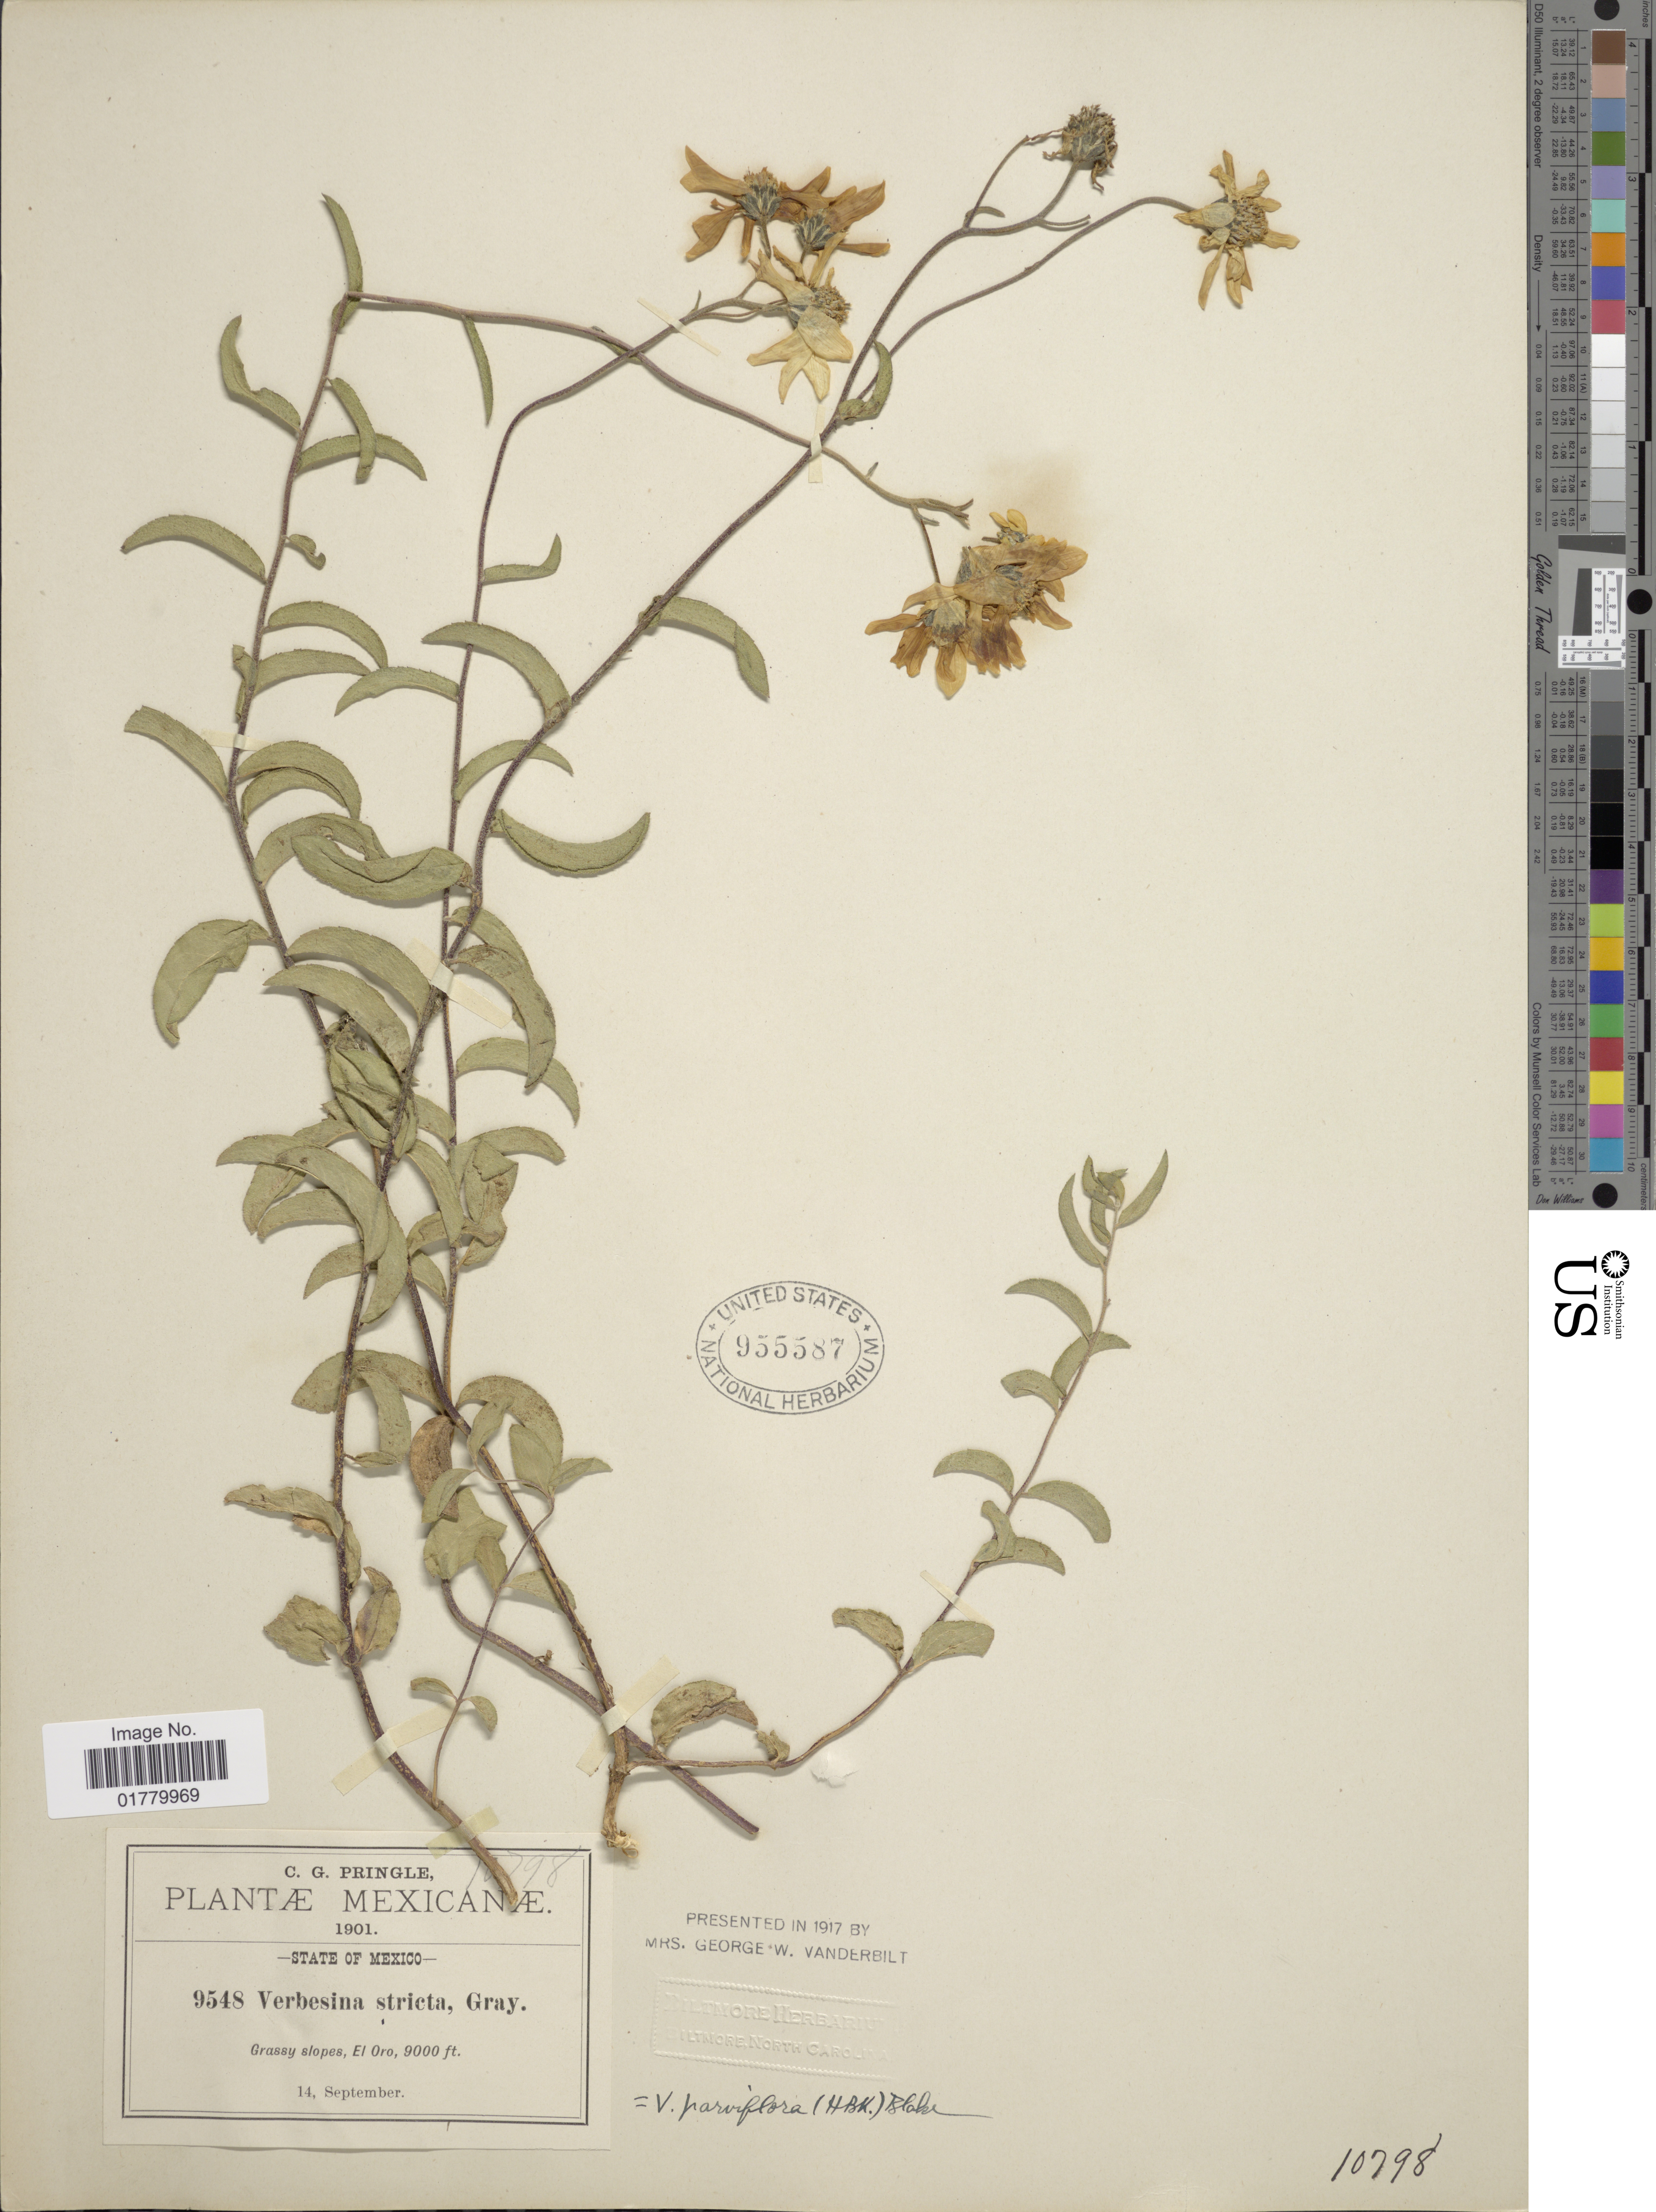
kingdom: Plantae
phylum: Tracheophyta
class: Magnoliopsida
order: Asterales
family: Asteraceae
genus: Verbesina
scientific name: Verbesina parviflora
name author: (Kunth) S.F. Blake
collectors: C. G. Pringle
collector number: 9548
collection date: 1901-09-14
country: Mexico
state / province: México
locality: Grassy slopes, El Oro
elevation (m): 2743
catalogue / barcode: US 955587